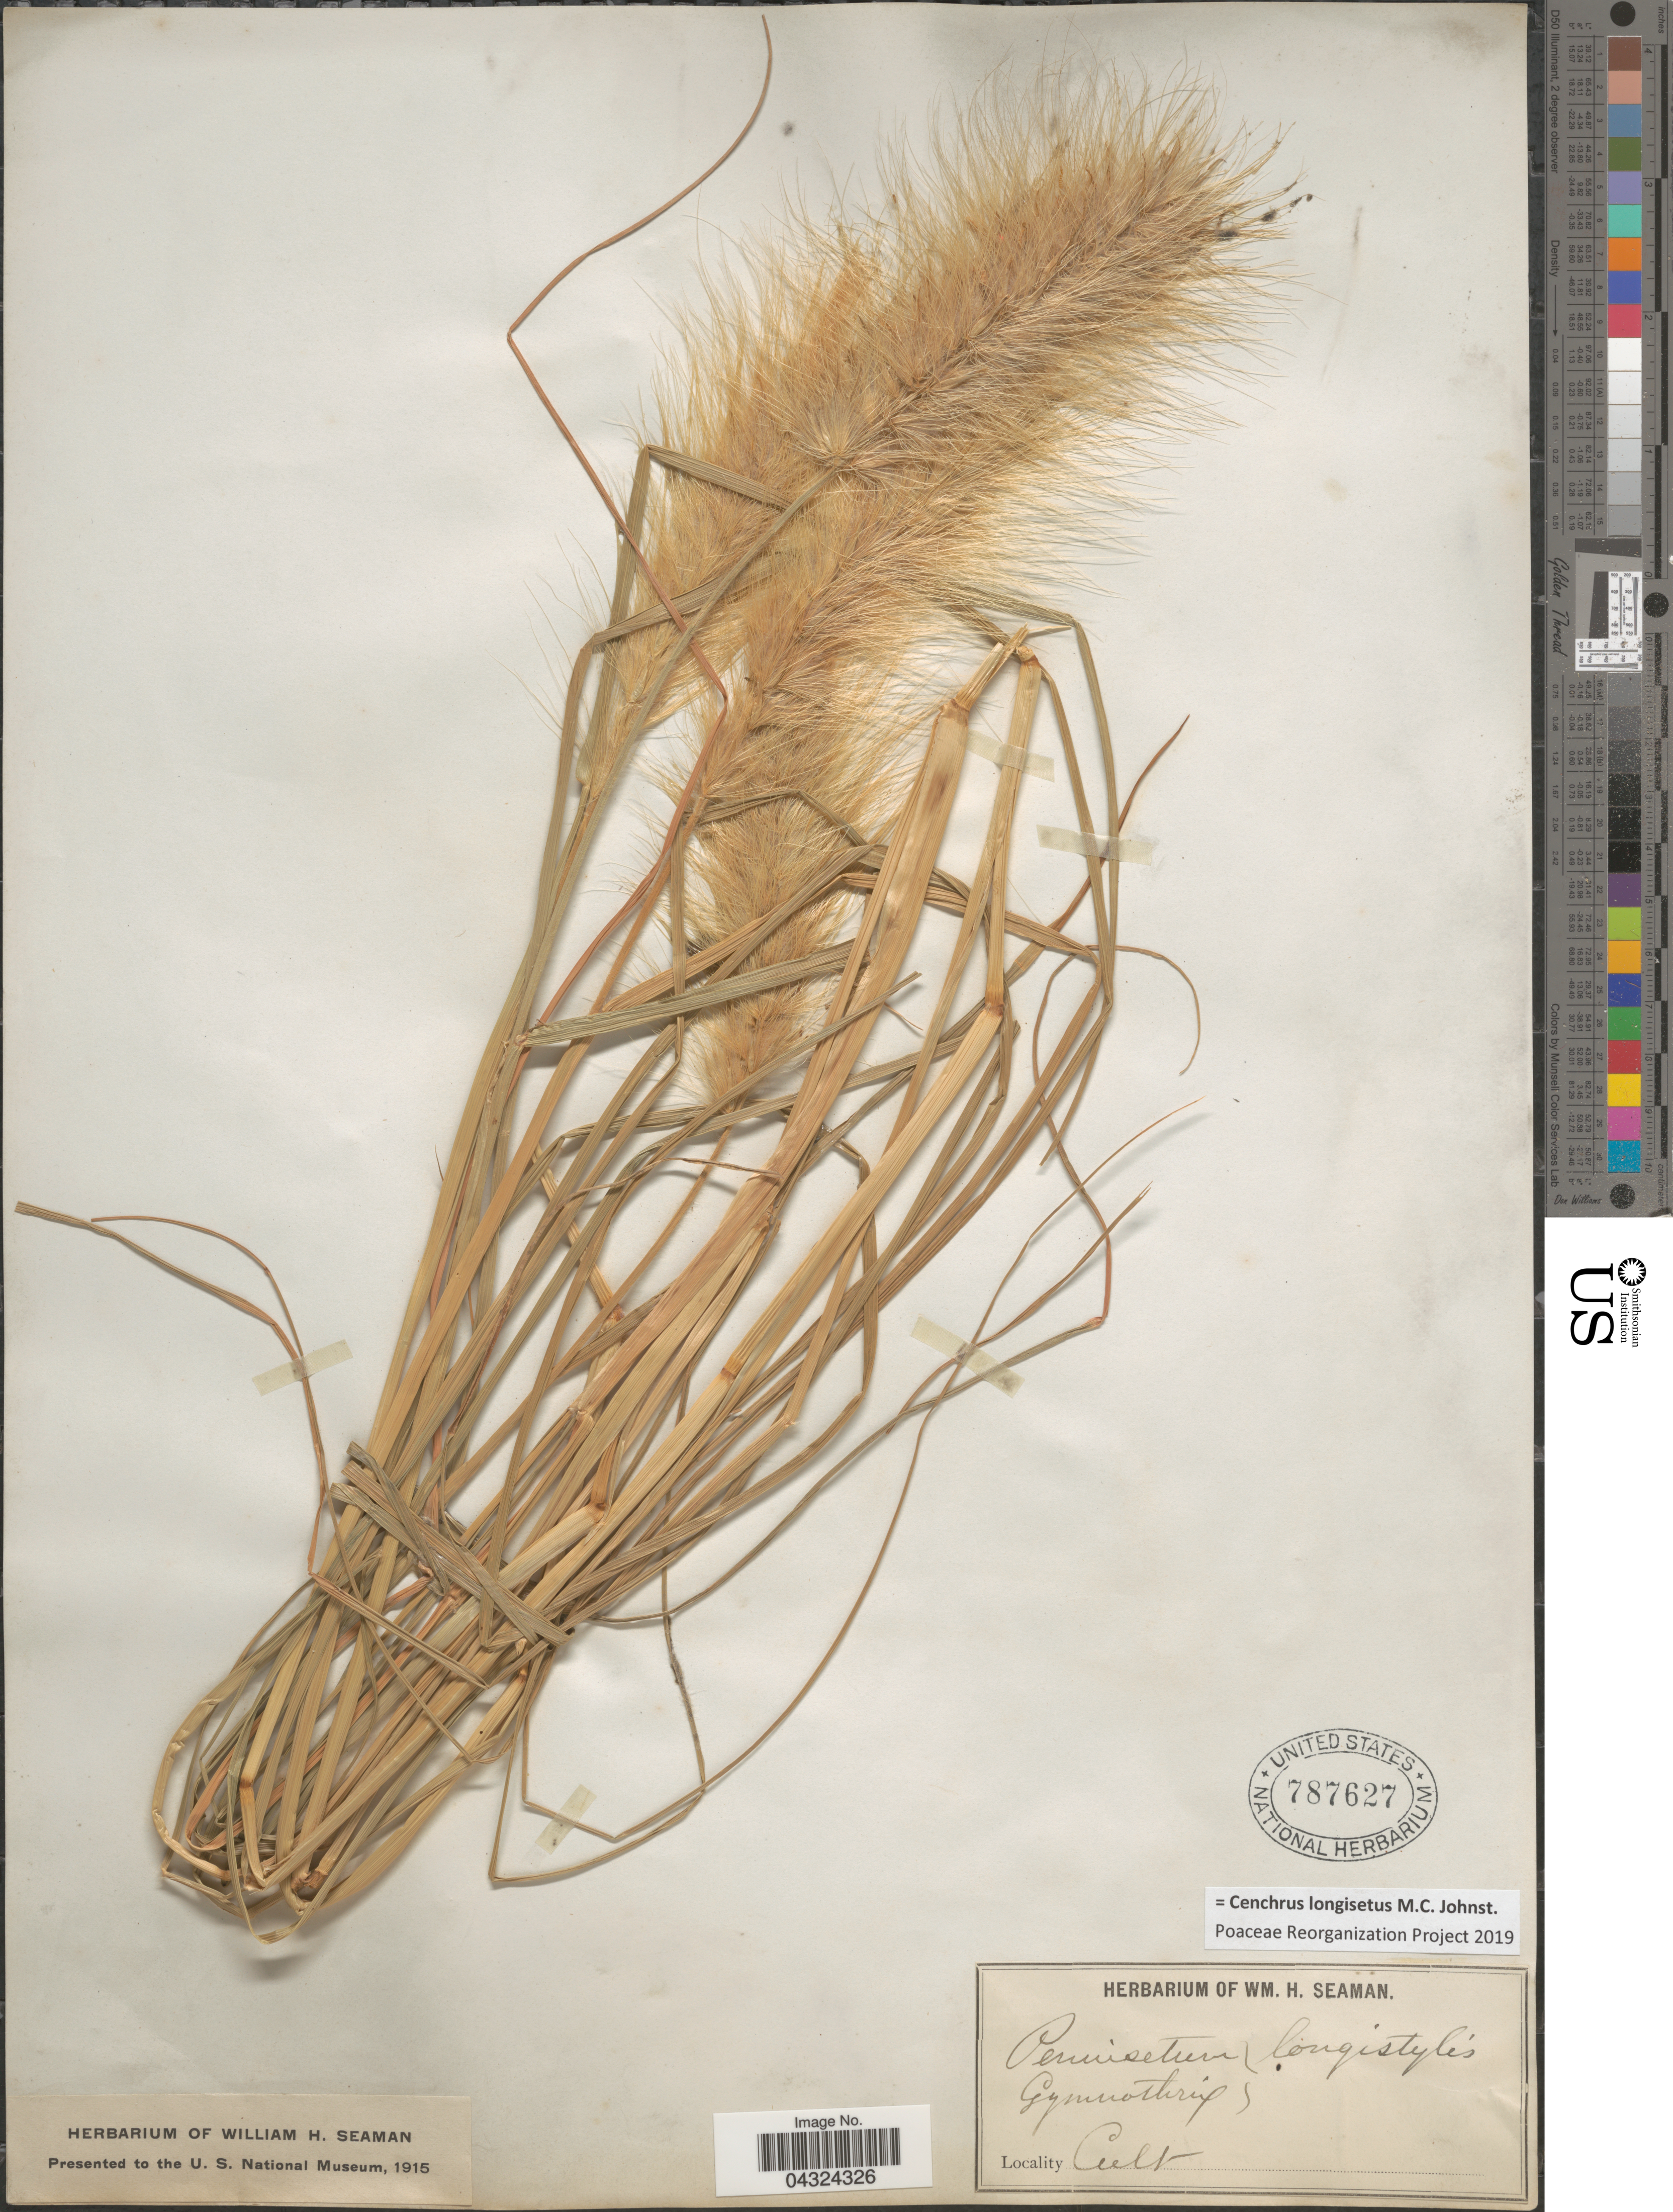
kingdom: Plantae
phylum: Tracheophyta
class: Liliopsida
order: Poales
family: Poaceae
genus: Cenchrus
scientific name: Cenchrus longisetus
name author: M.C. Johnst.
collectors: Ex herb. W. H. Seaman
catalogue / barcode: US 787627